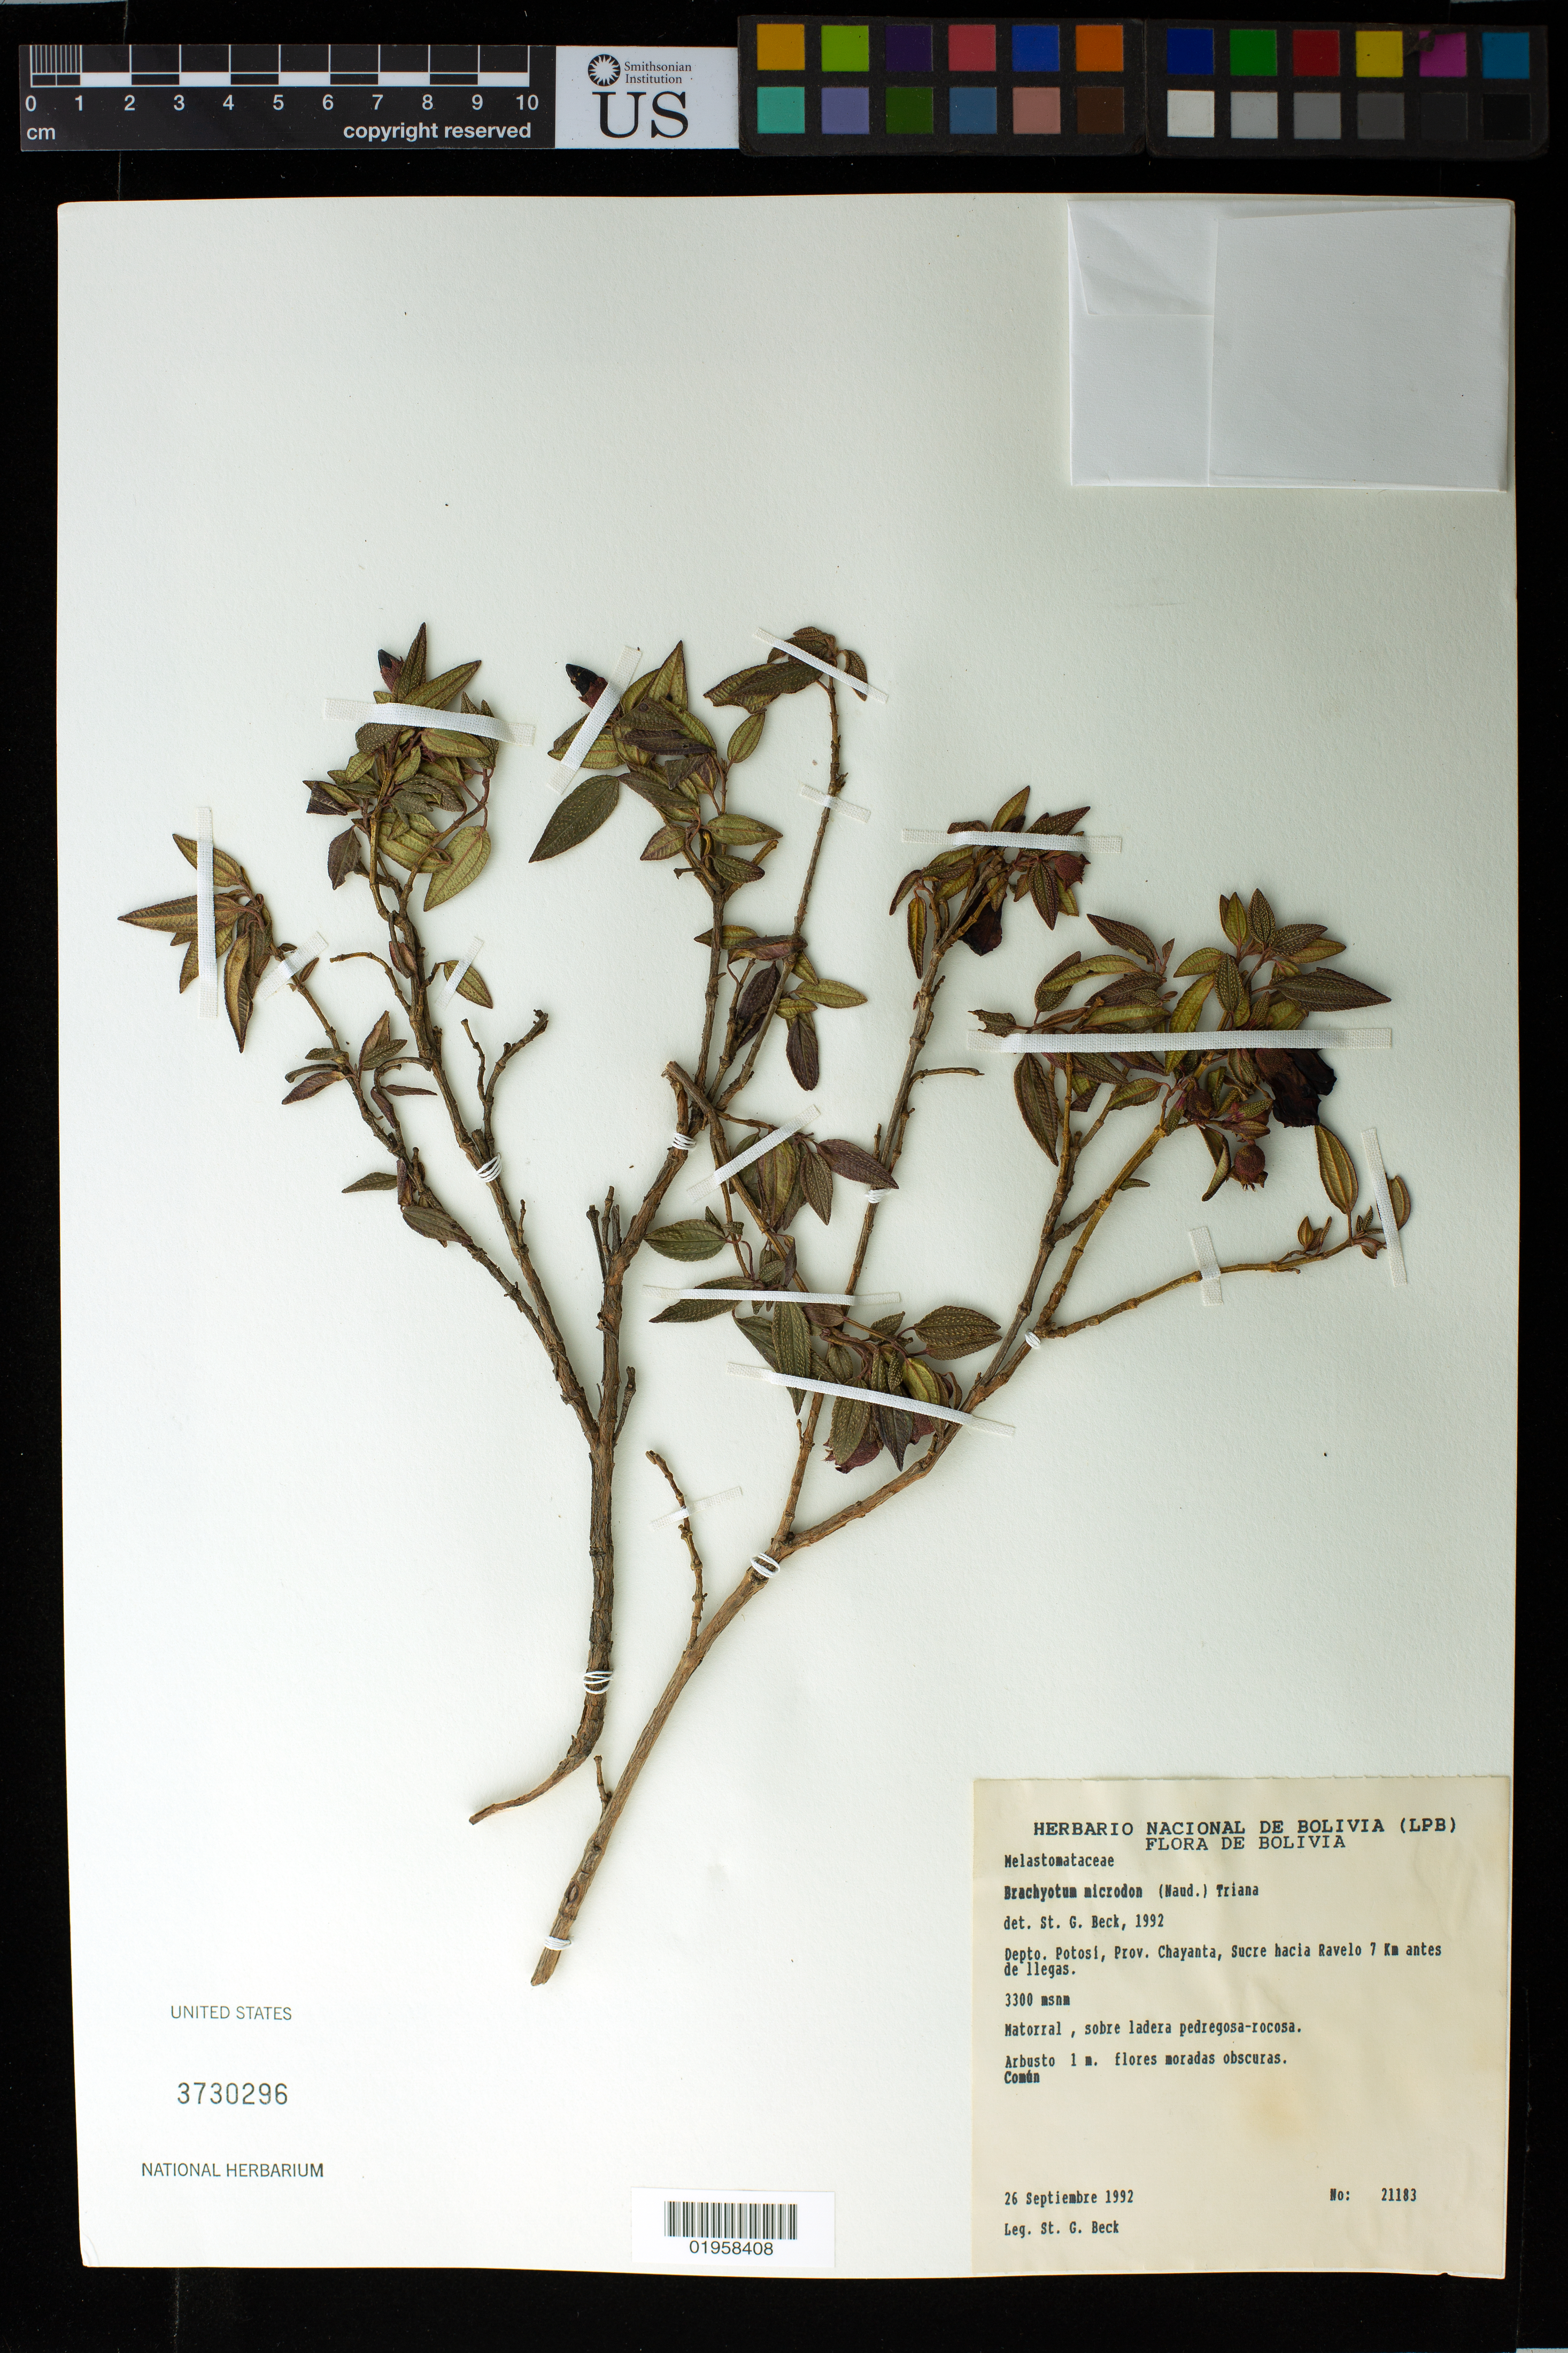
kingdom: Plantae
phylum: Tracheophyta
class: Magnoliopsida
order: Myrtales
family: Melastomataceae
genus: Brachyotum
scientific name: Brachyotum microdon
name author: (Naudin) Triana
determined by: Beck, S. G.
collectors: S. G. Beck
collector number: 21183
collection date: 1992-09-26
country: Bolivia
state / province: Potosi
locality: Prov. Chayanta, Sucre hacia Ravelo, 7 km antes de llegas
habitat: Matorral, sobre ladera pedregosa-rocosa. Común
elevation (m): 3300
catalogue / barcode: US 3730296